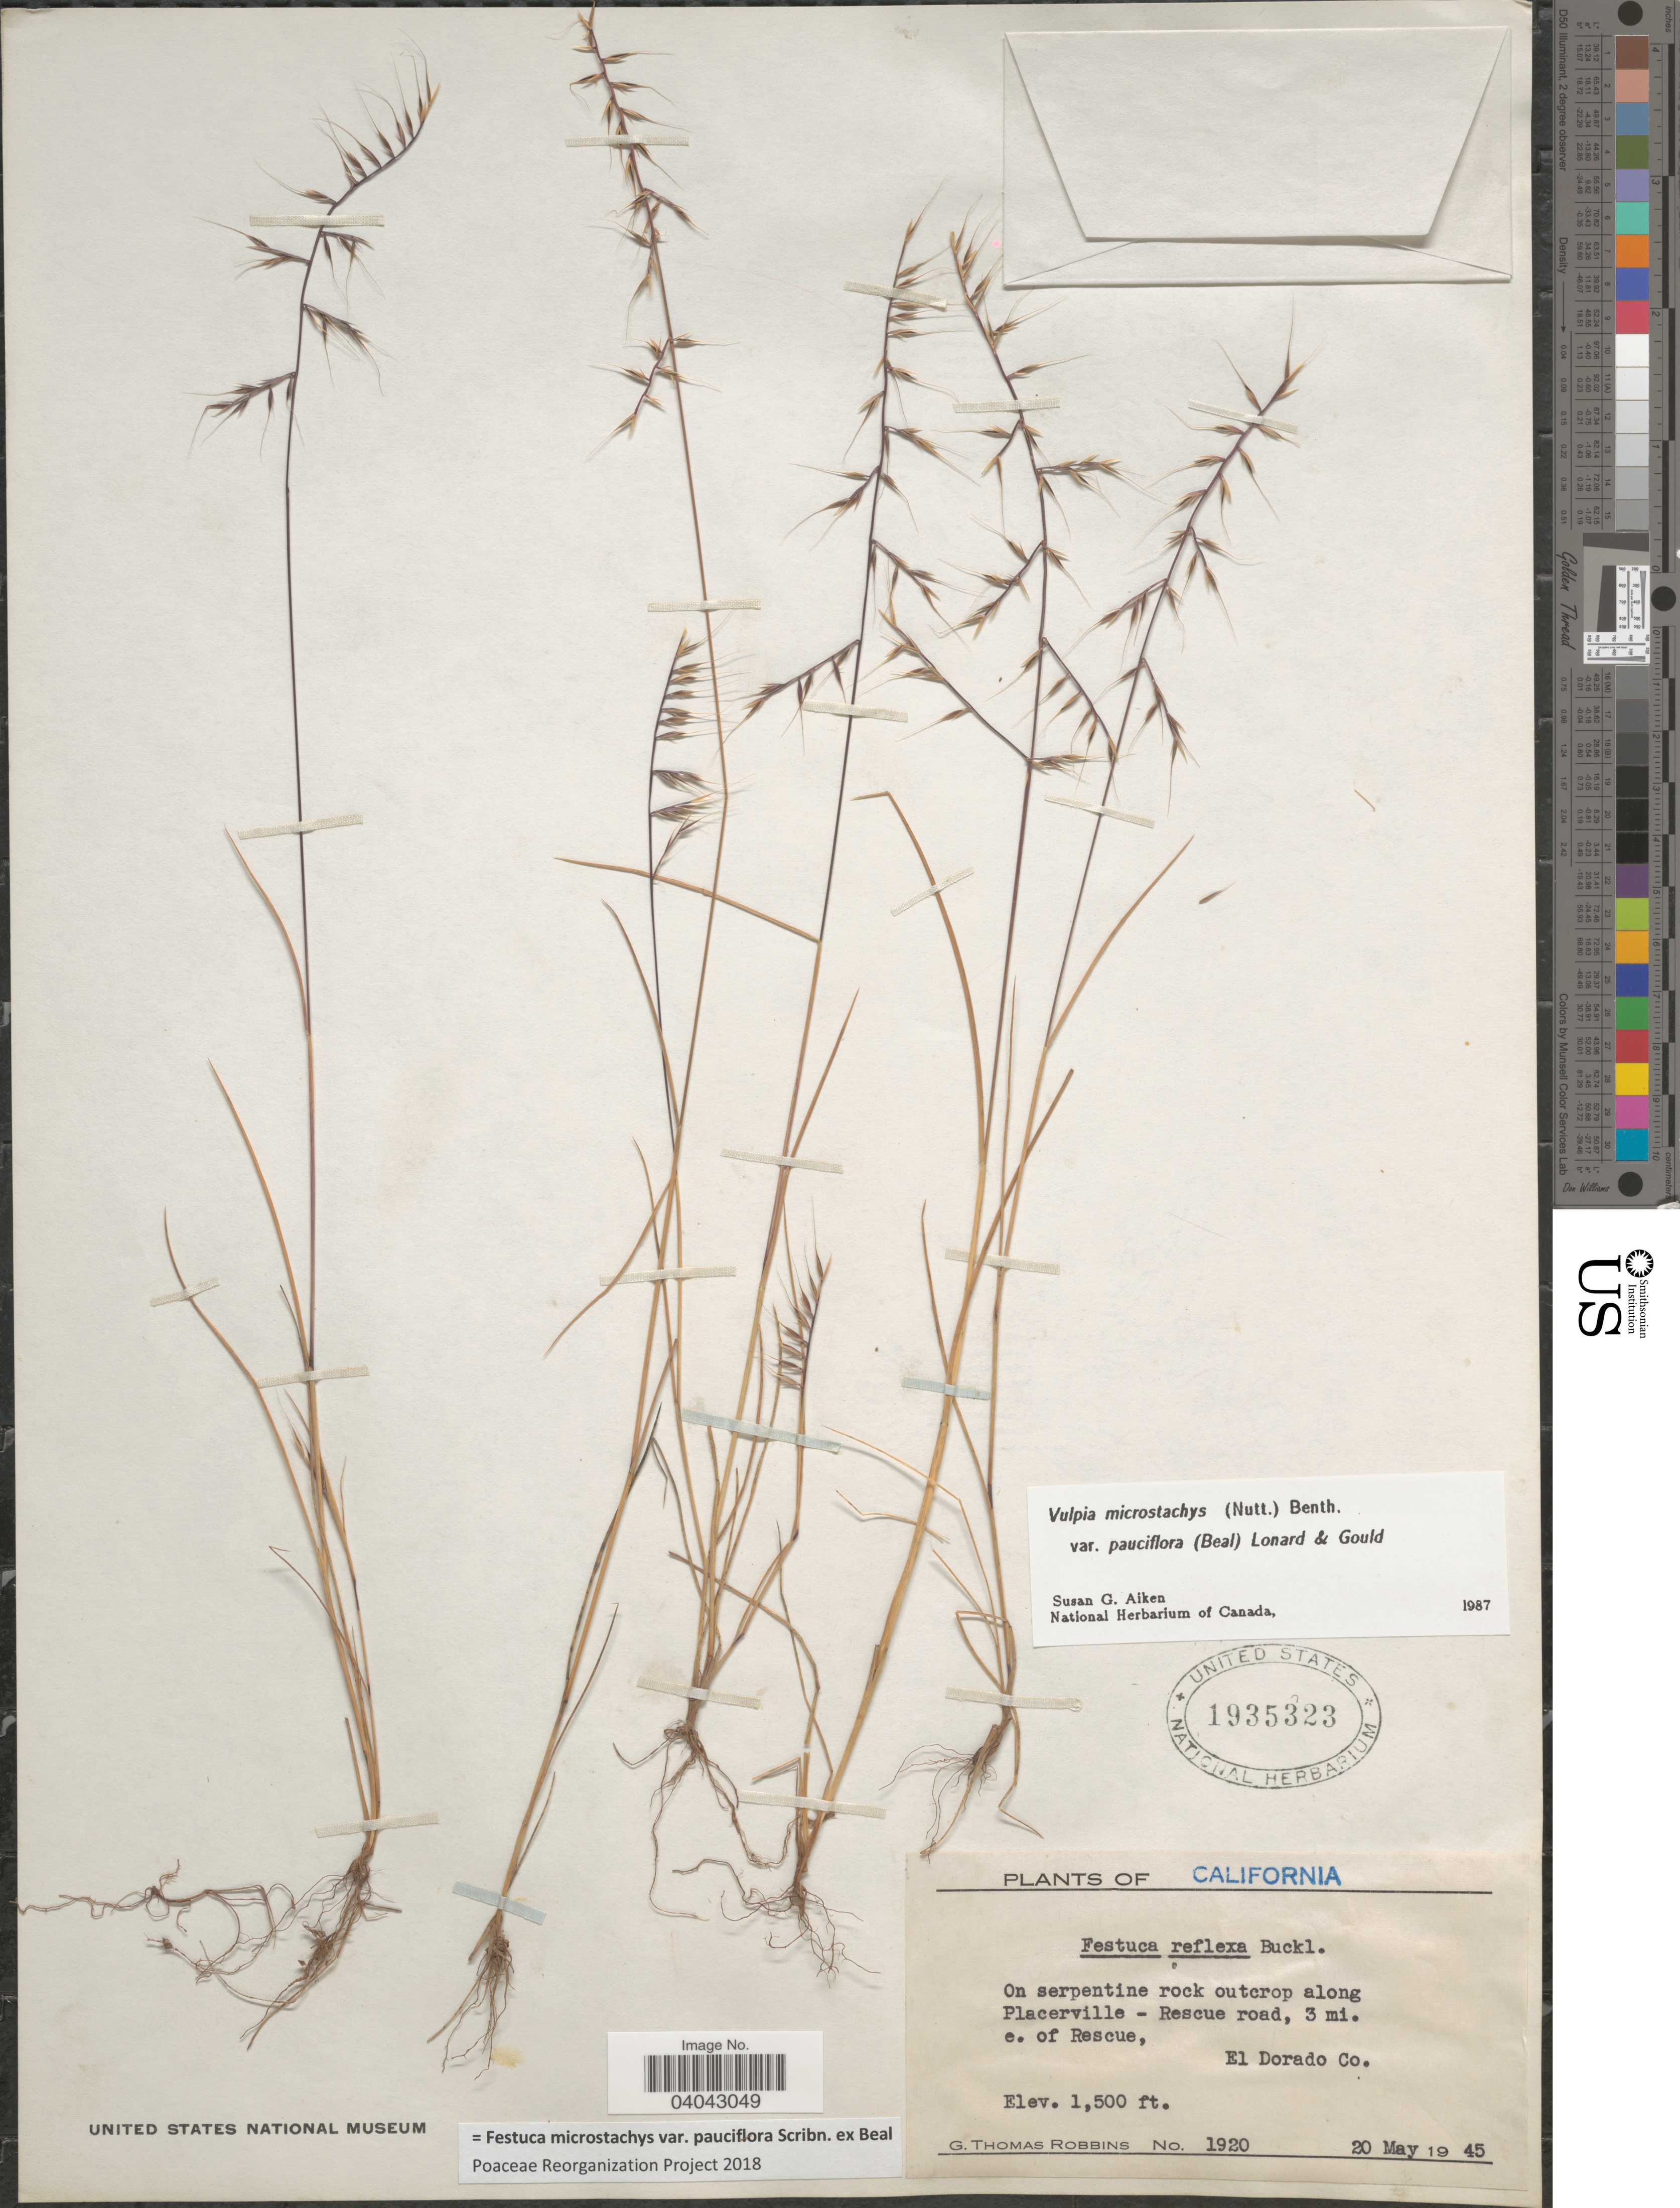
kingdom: Plantae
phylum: Tracheophyta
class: Liliopsida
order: Poales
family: Poaceae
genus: Festuca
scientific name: Festuca microstachys var. pauciflora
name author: Scribn. ex W.J. Beal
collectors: G. T. Robbins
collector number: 1920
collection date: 1945-05-20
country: United States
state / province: California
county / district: El Dorado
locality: On serpentine rock outcrop along Placerville- Rescue road, 3 mi. e. of Rescue, El Dorado Co.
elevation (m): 457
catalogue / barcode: US 1935323